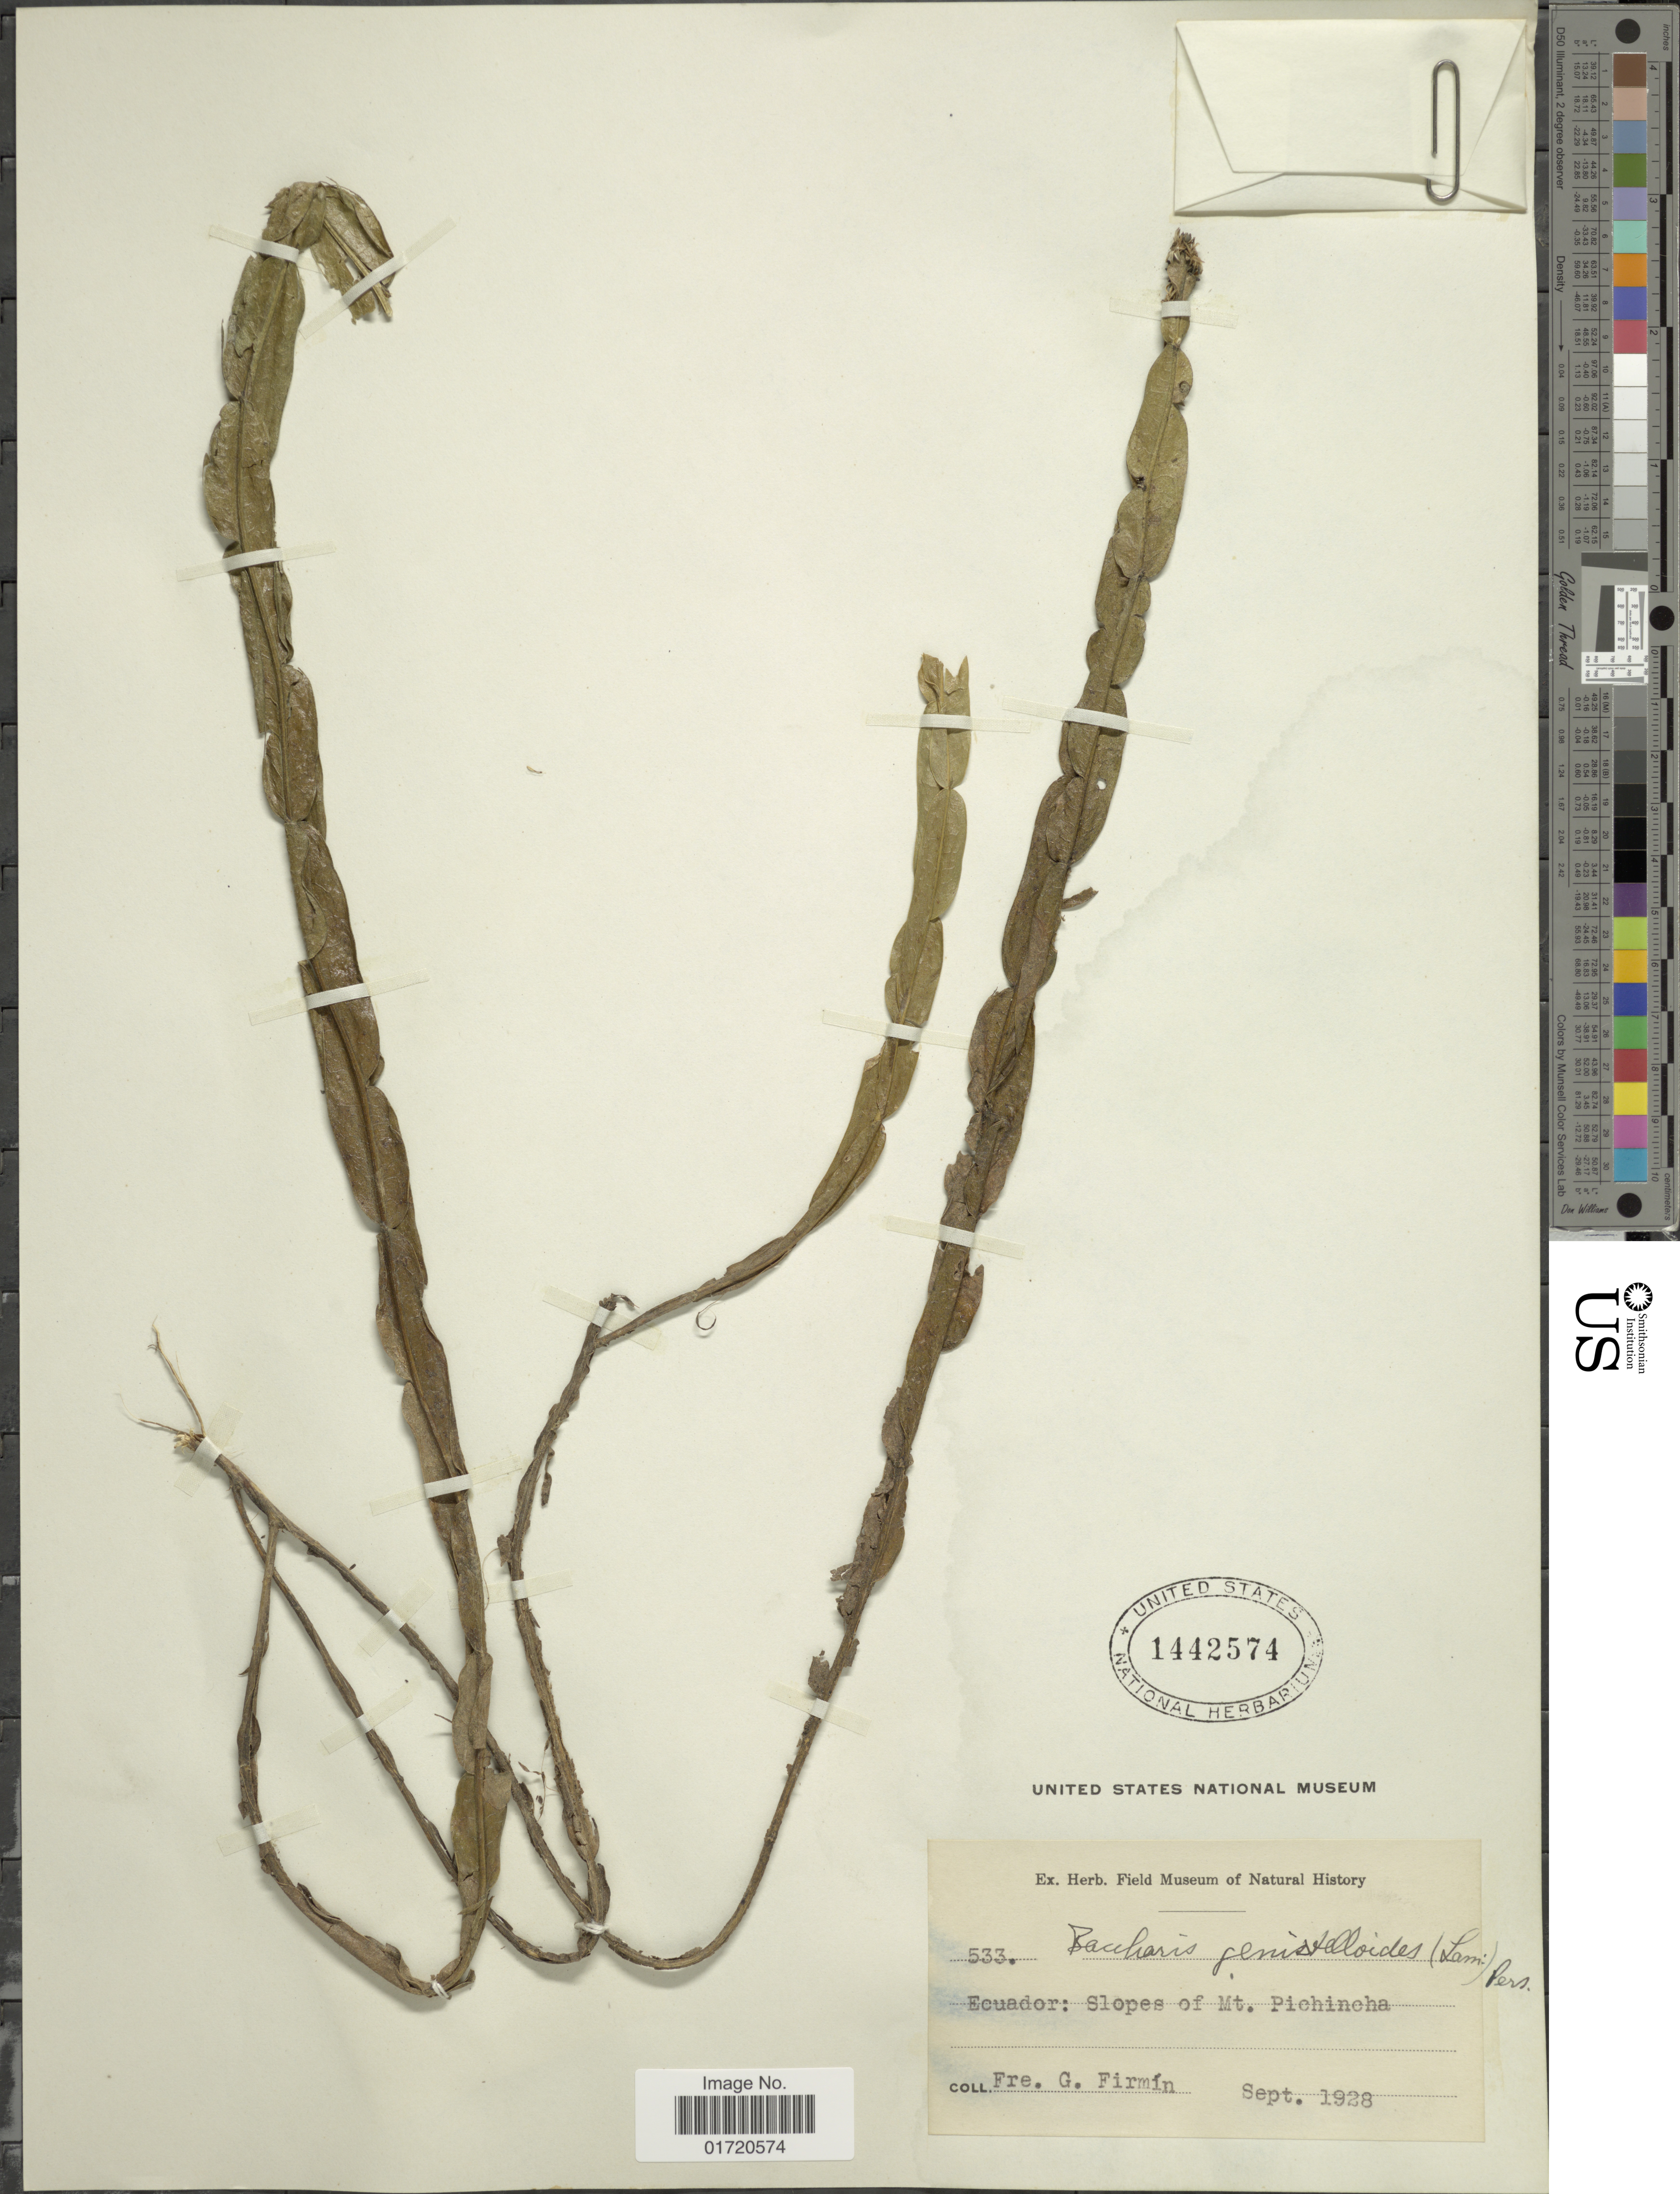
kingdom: Plantae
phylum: Tracheophyta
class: Magnoliopsida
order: Asterales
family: Asteraceae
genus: Baccharis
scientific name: Baccharis genistelloides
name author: (Lam.) Pers.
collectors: F. Firmin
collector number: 533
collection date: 1928-09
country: Ecuador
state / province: Pichincha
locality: Slopes of Mt. Pichincha.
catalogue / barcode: US 1442574